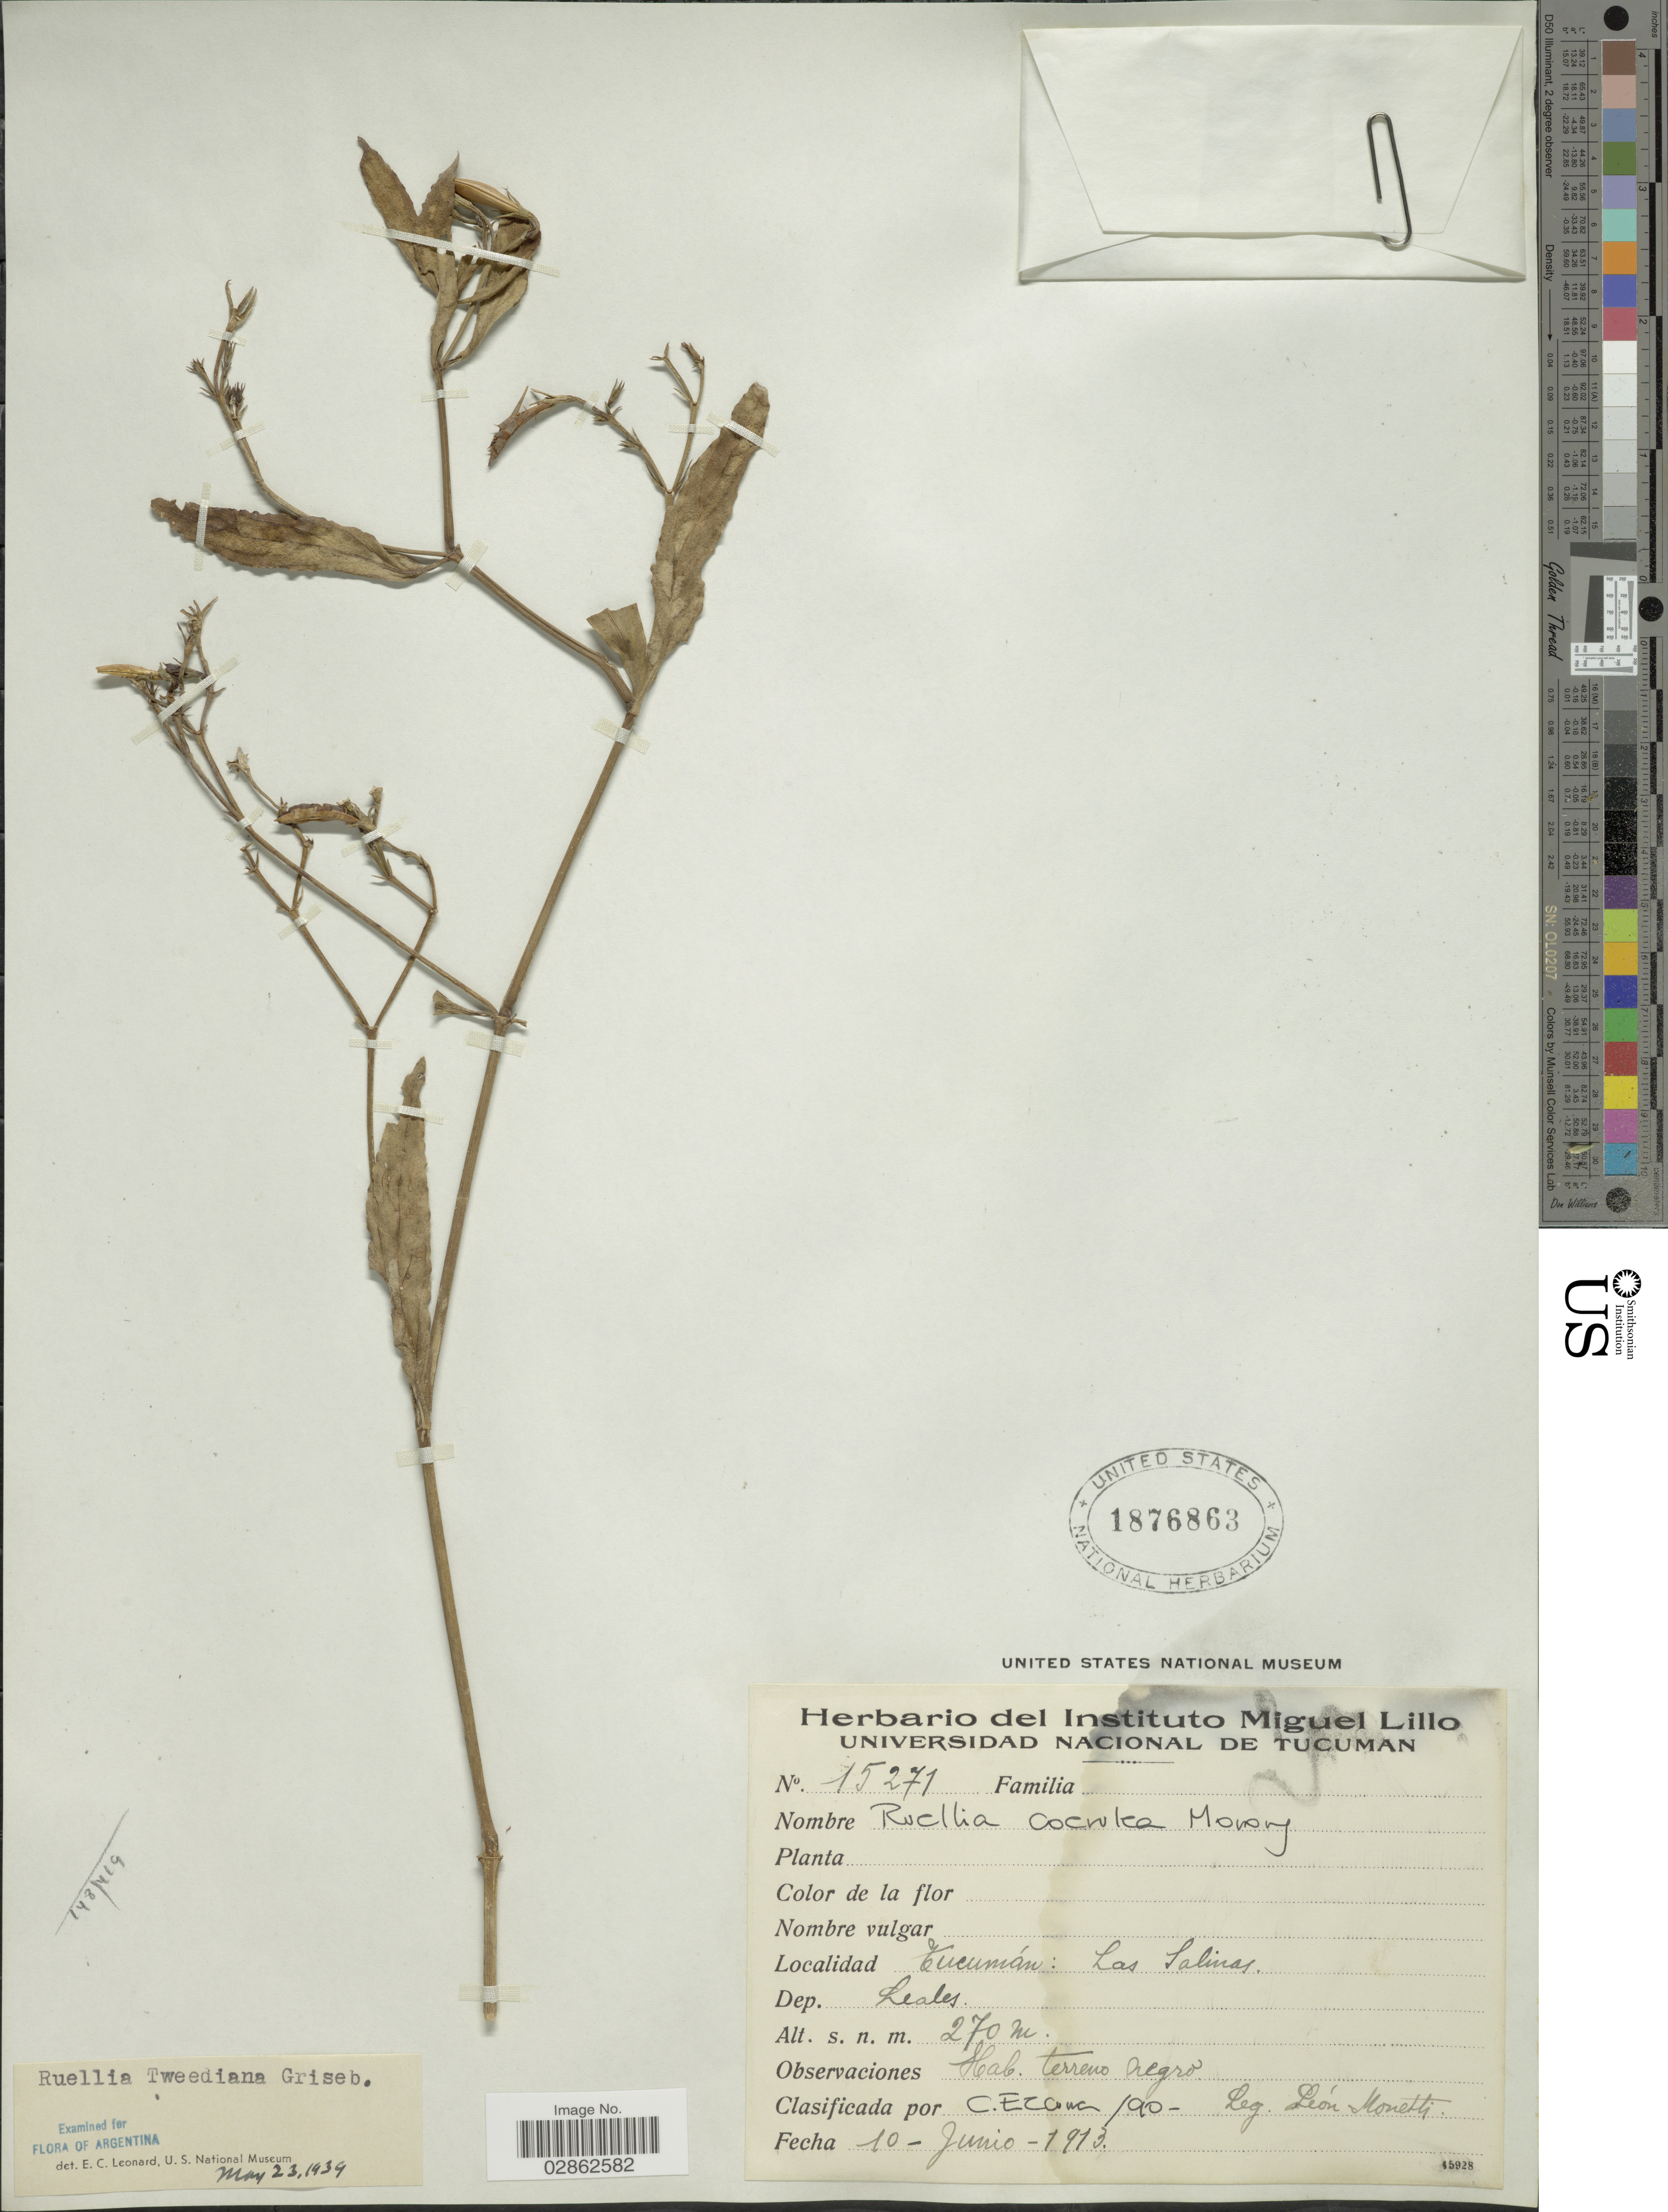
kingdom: Plantae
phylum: Tracheophyta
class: Magnoliopsida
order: Lamiales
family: Acanthaceae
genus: Ruellia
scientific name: Ruellia coerulea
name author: Morong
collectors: L. Monetti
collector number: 15271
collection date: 1913-06-10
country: Argentina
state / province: Tucuman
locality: Las Salinas. Dep. Leales.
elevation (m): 270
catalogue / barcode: US 1876863